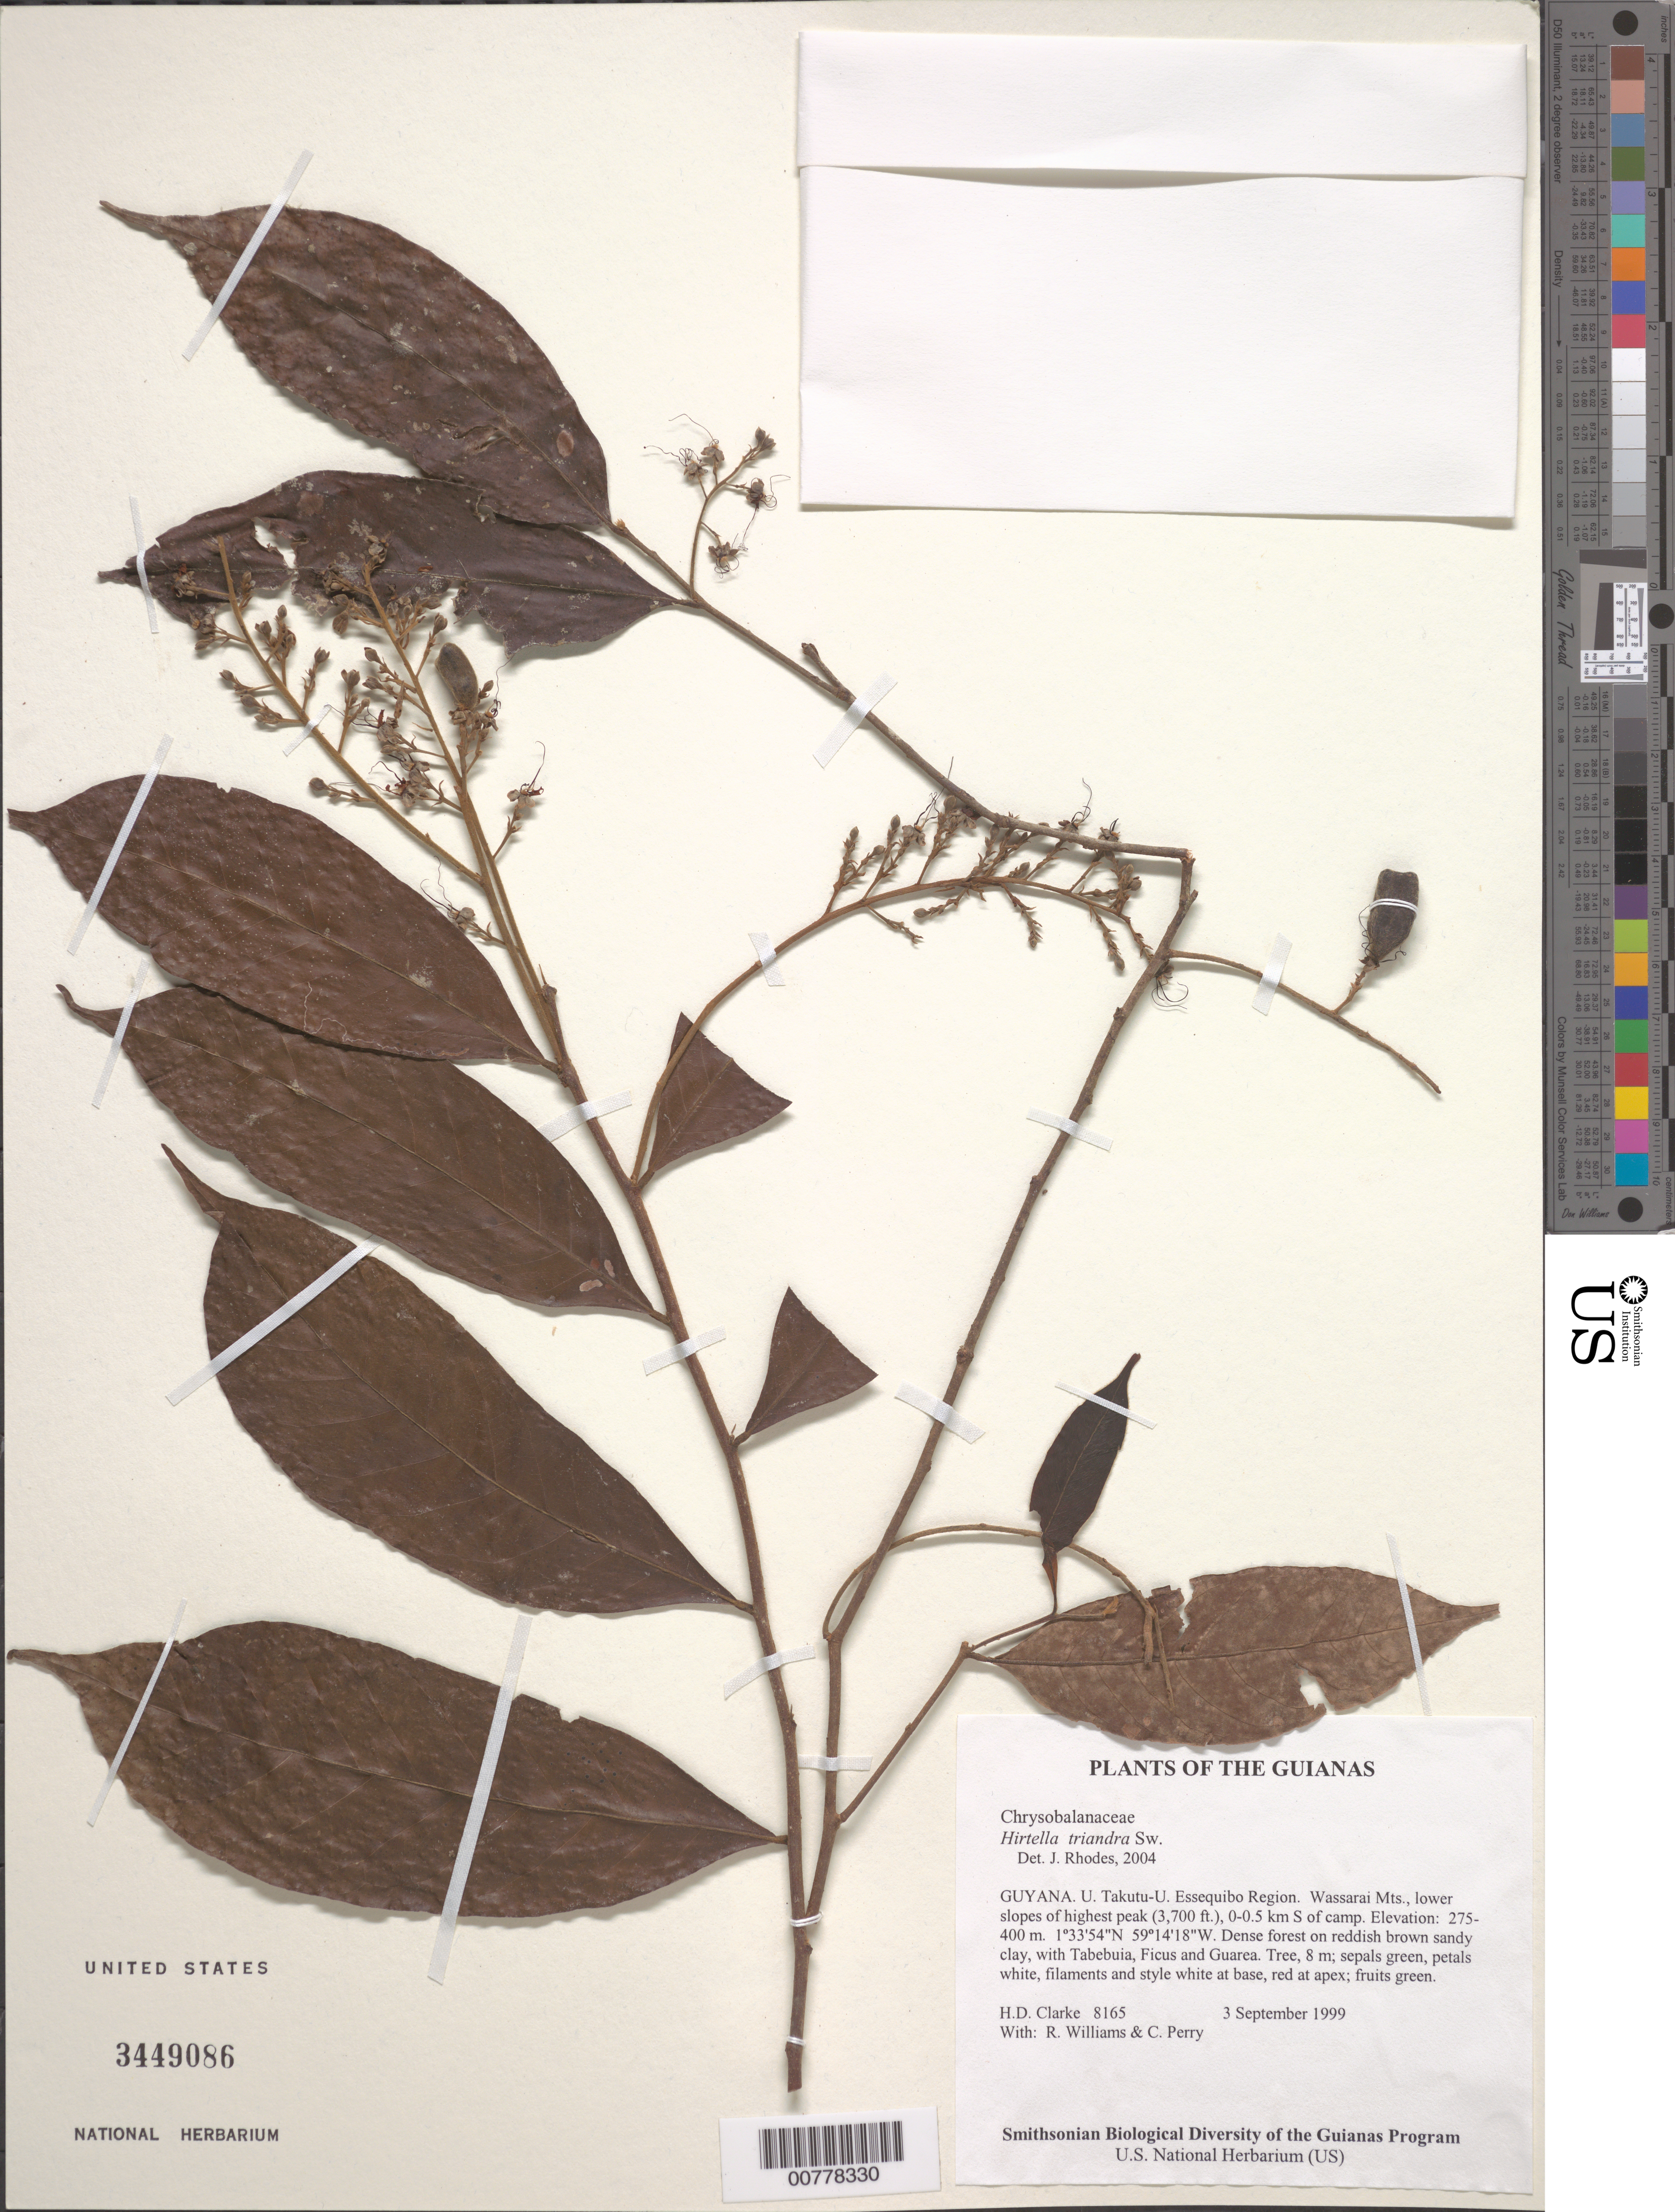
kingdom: Plantae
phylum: Tracheophyta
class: Magnoliopsida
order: Malpighiales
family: Chrysobalanaceae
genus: Hirtella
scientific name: Hirtella triandra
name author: Sw.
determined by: Rhodes, J.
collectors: H. D. Clarke, R. Williams & C. Perry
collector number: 8165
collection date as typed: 3 September 1999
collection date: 1999-09-03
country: Guyana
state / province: U. Takutu-U. Essequibo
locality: Wassarai Mts., lower slopes of highest peak (3,700 ft.), 0-0.5 km S of camp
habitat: Dense forest on reddish brown sandy clay, with Tabebuia, Ficus and Guarea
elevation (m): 275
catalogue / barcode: US 3449086